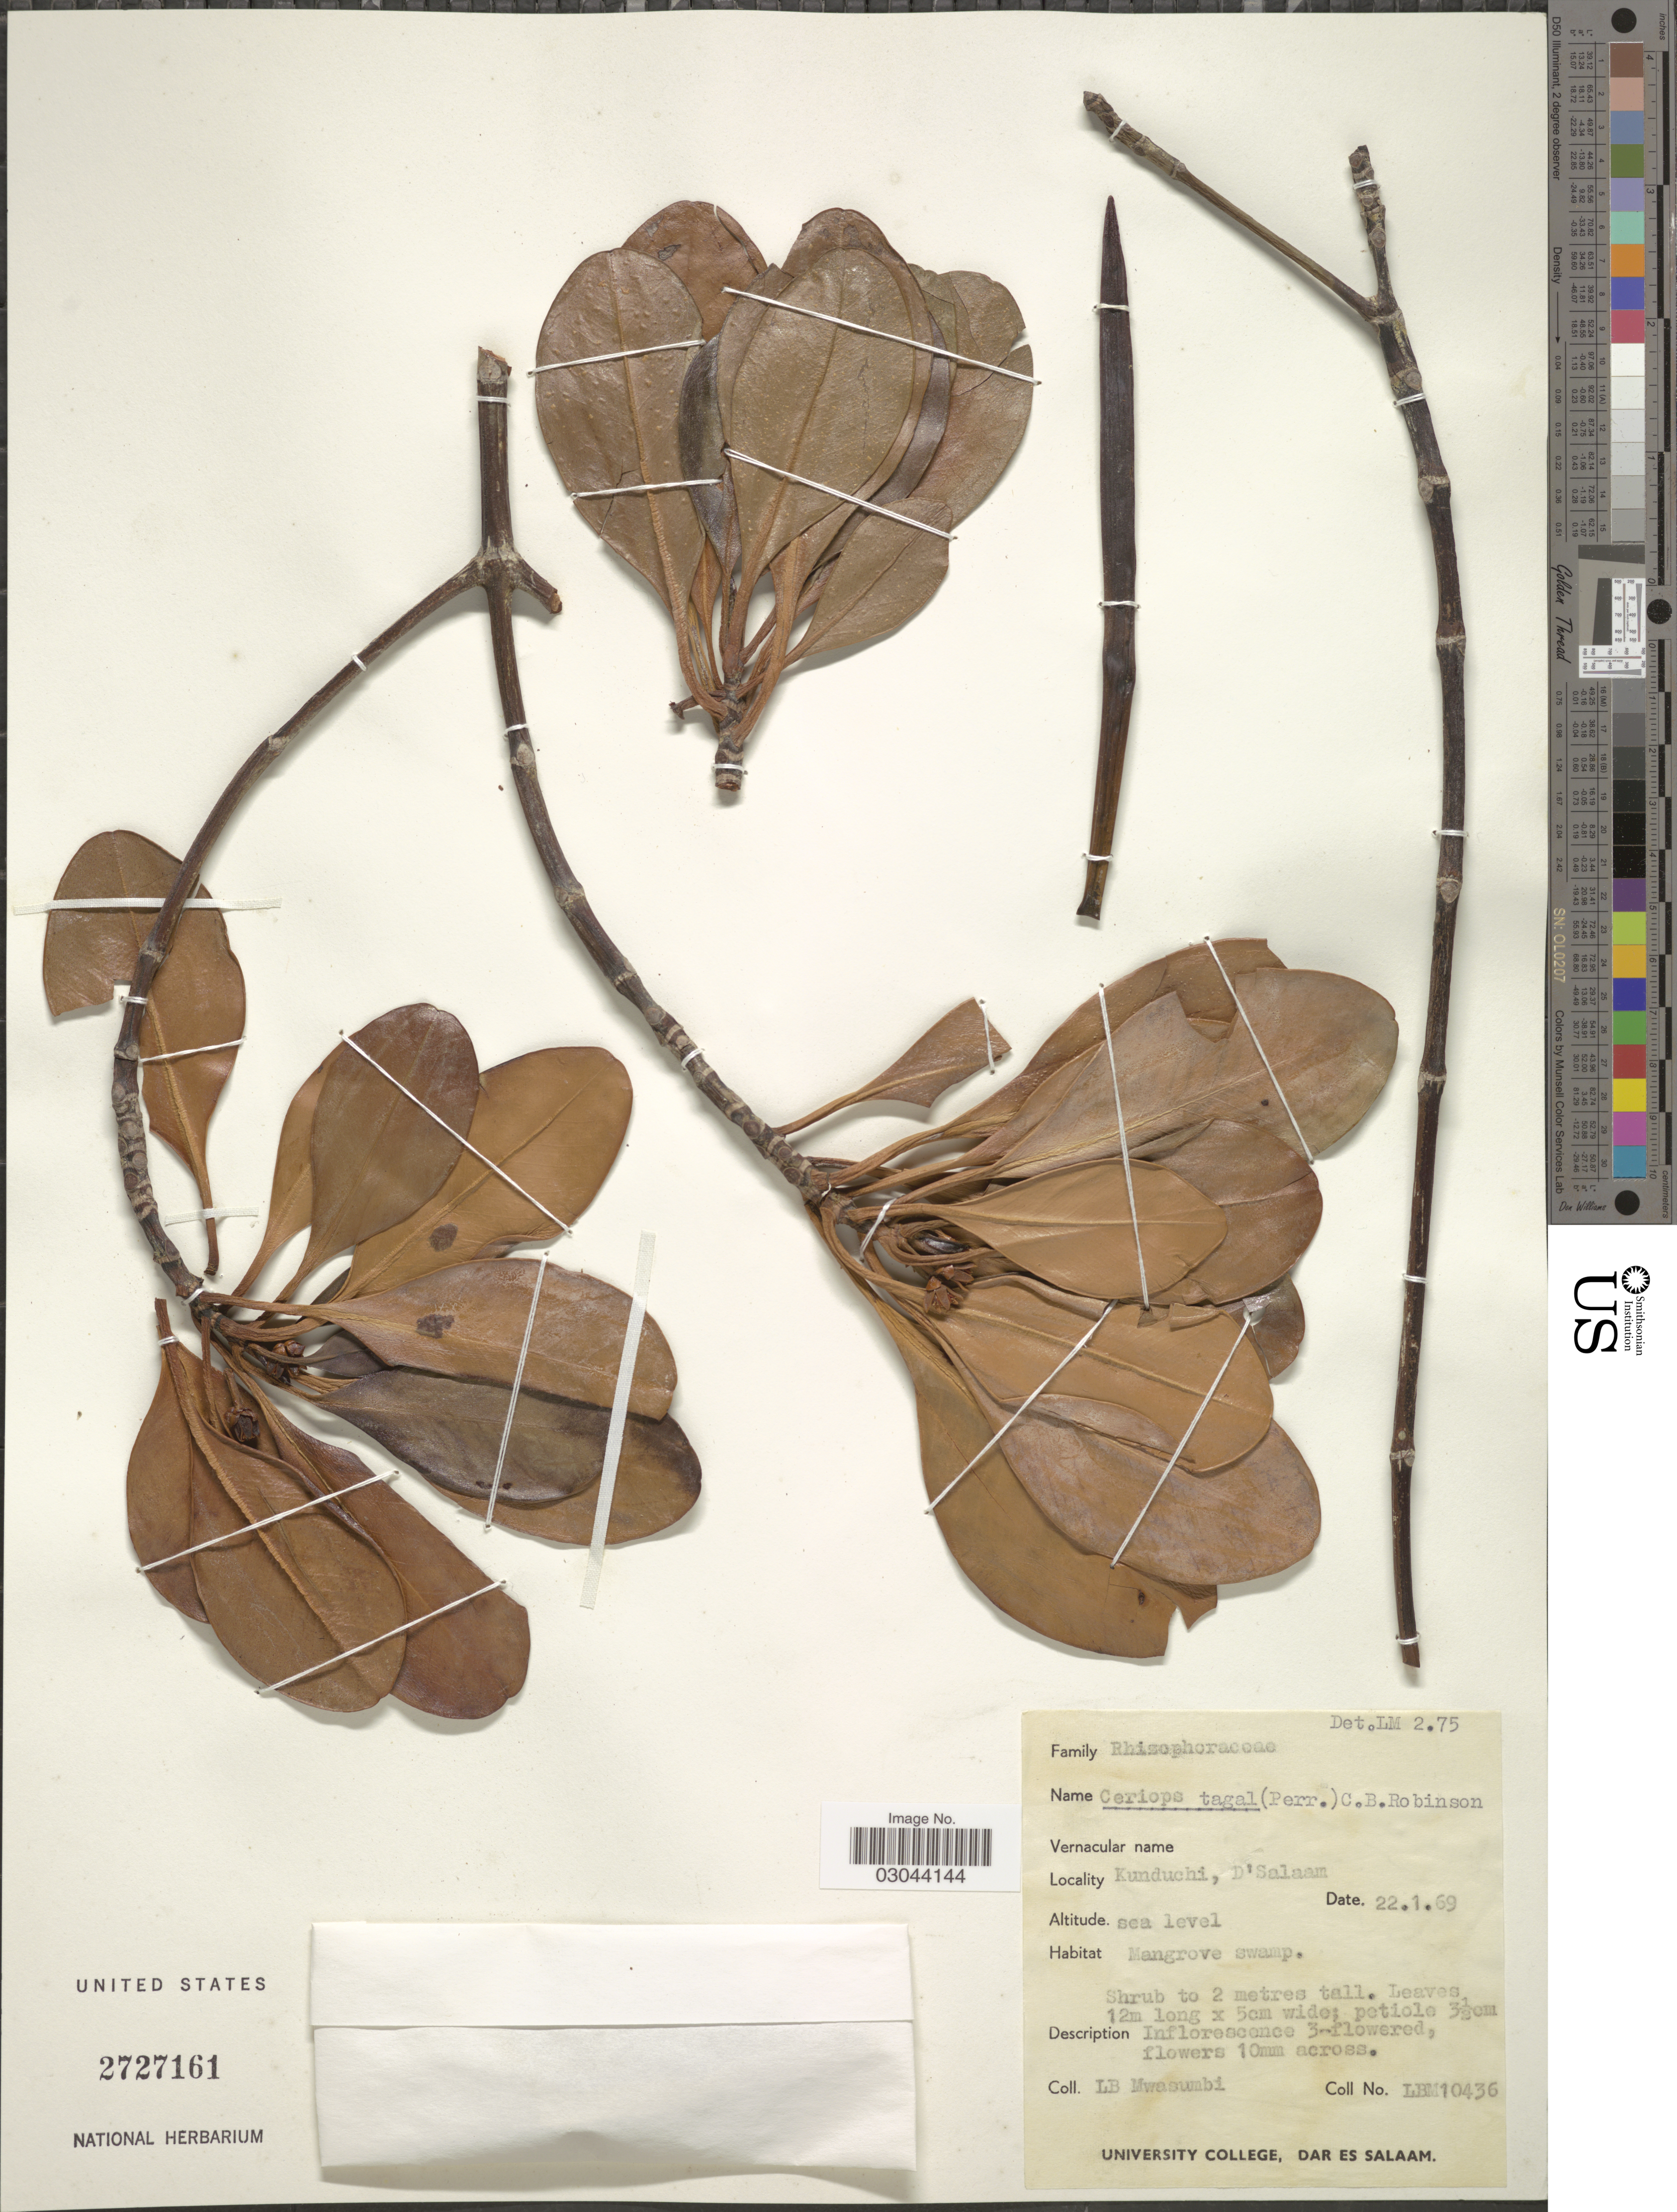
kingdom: Plantae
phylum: Tracheophyta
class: Magnoliopsida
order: Malpighiales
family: Rhizophoraceae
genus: Ceriops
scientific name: Ceriops tagal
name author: (Perr.) C.B. Rob.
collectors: L. Mwasumbi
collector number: LBM10436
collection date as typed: Transcribed d/m/y: 22/1/69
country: Tanzania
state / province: Dar es Salaam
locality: Kunduchi, D'Salaam.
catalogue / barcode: US 2727161